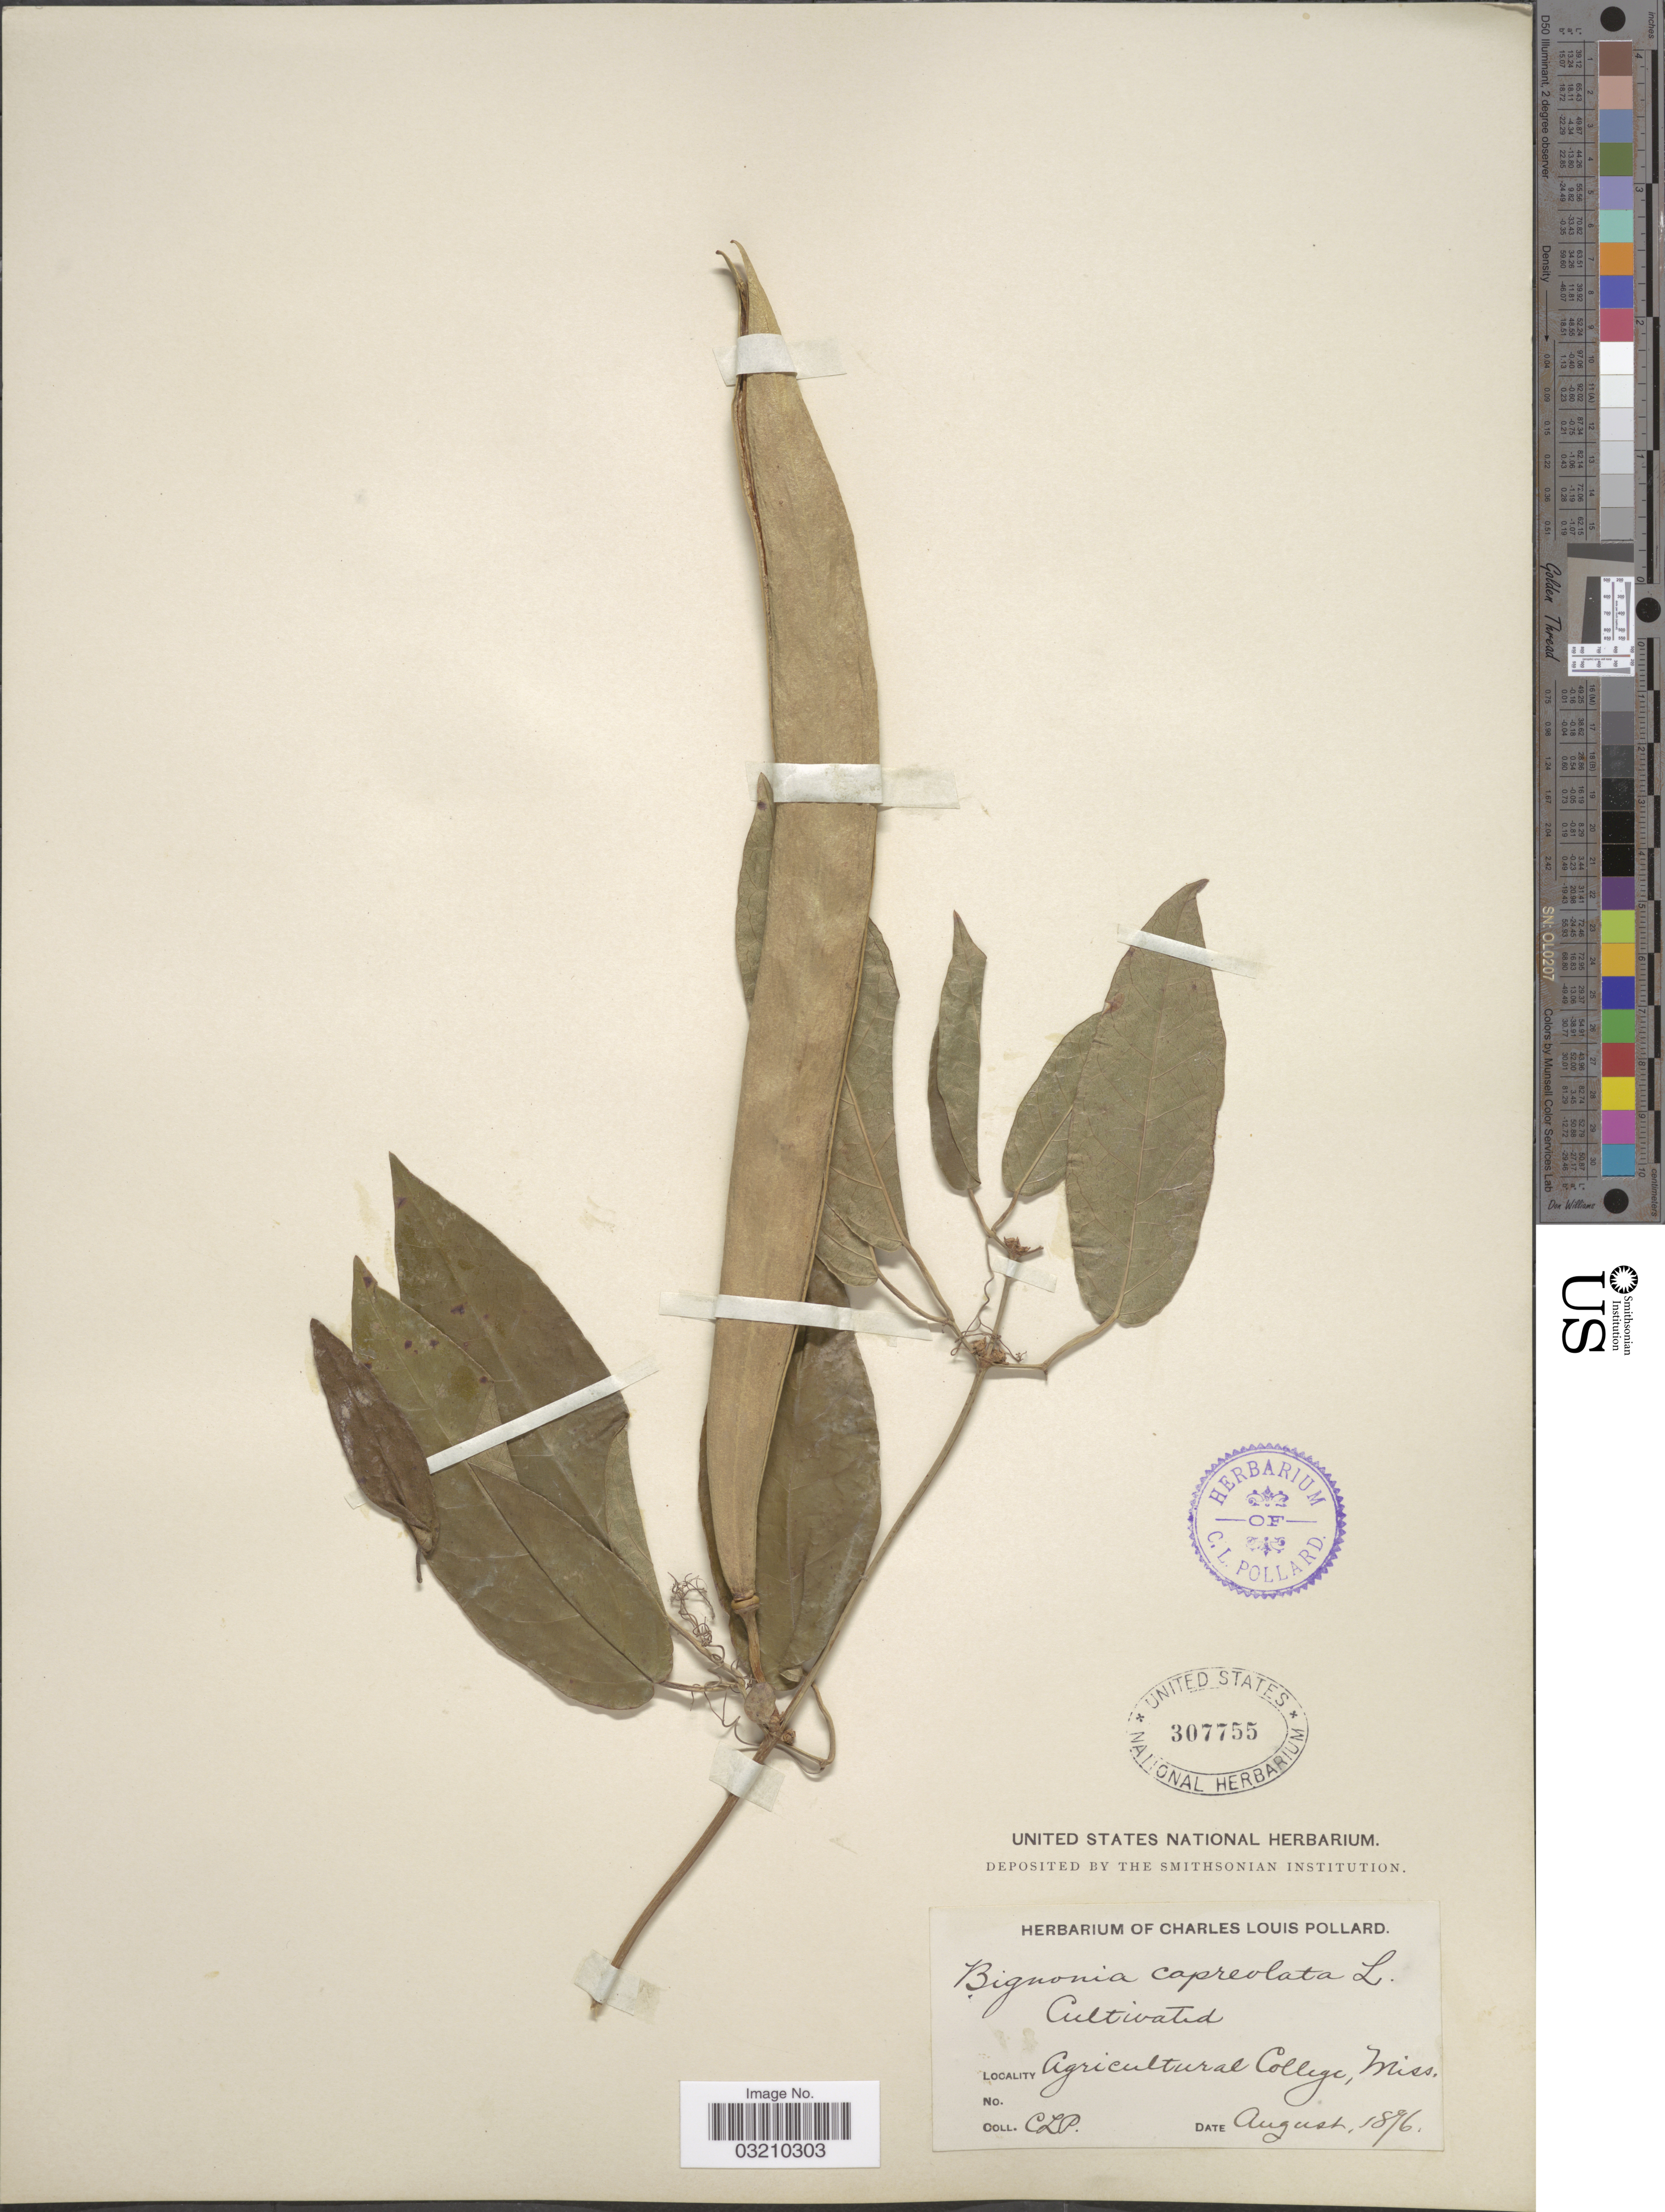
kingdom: Plantae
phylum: Tracheophyta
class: Magnoliopsida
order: Lamiales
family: Bignoniaceae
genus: Bignonia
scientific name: Bignonia capreolata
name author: L.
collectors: C. L. Pollard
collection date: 1896-08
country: United States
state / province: Mississippi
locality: Agricultural College.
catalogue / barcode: US 307755